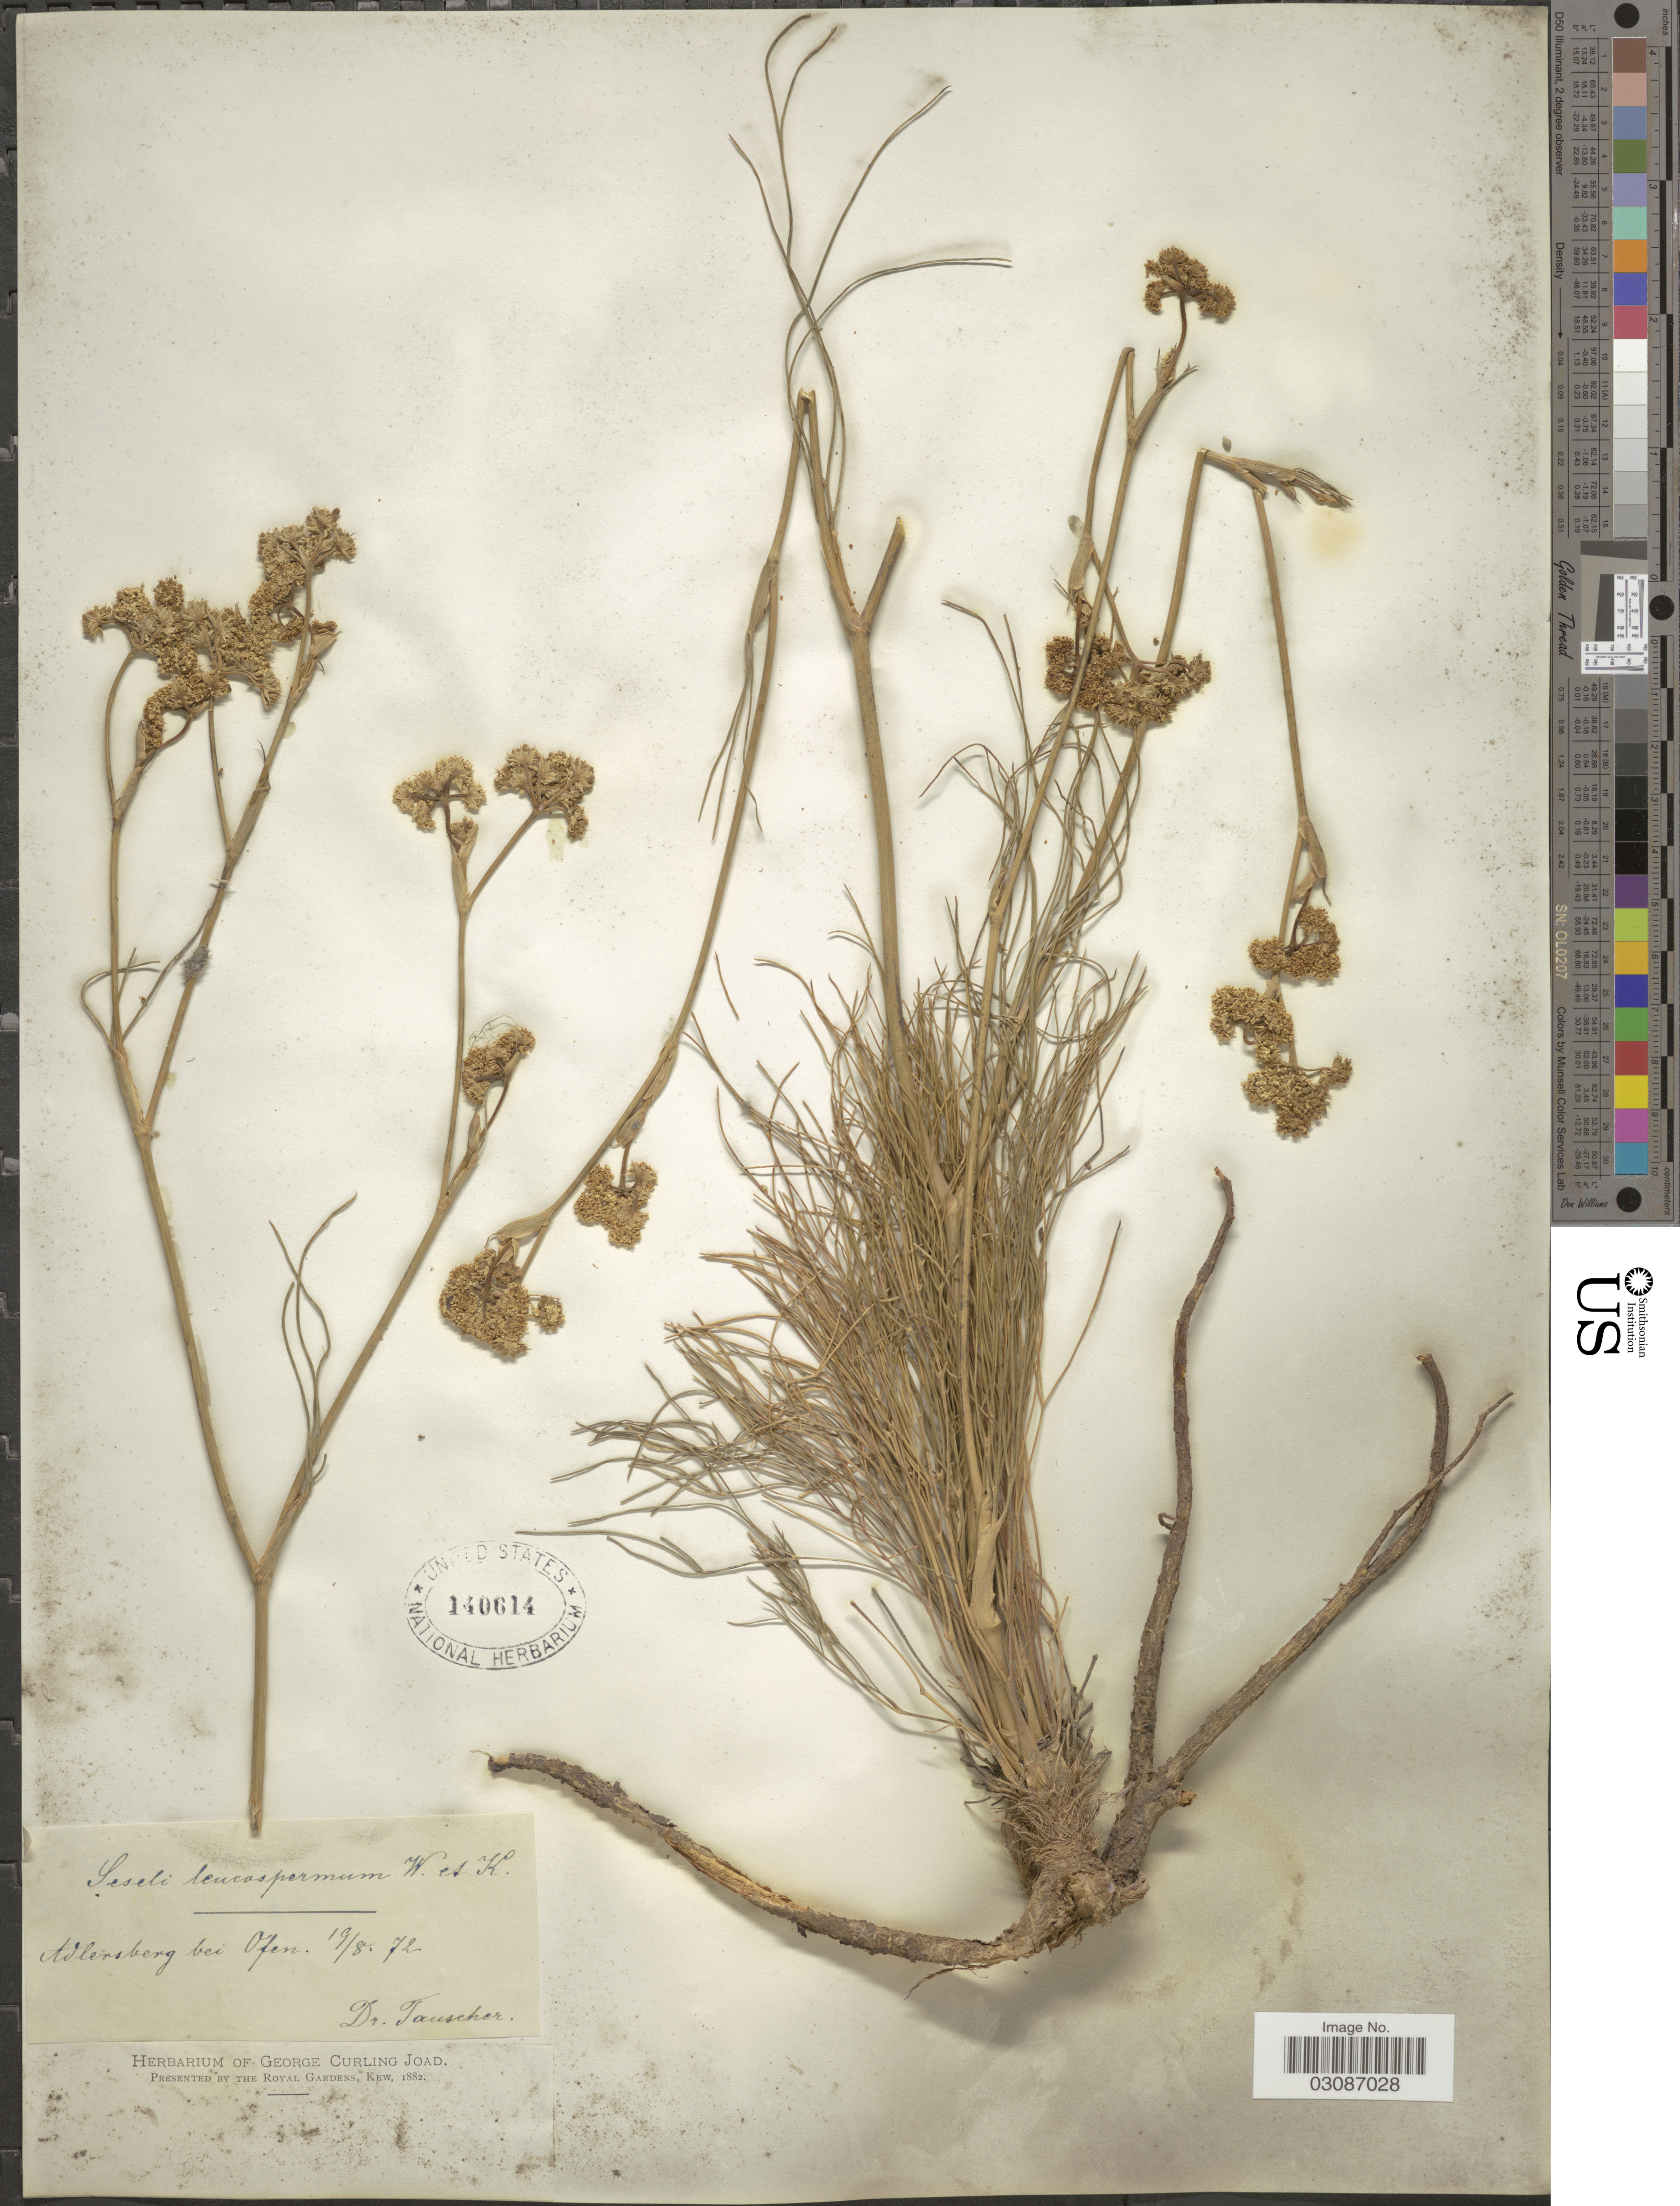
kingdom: Plantae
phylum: Tracheophyta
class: Magnoliopsida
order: Apiales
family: Apiaceae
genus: Seseli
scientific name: Seseli leucospermum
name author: Waldst. & Kit.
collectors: Tauscher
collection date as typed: Transcribed d/m/y: 19/8/72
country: Hungary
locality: Adlersberg bei Ofen.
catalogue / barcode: US 140614